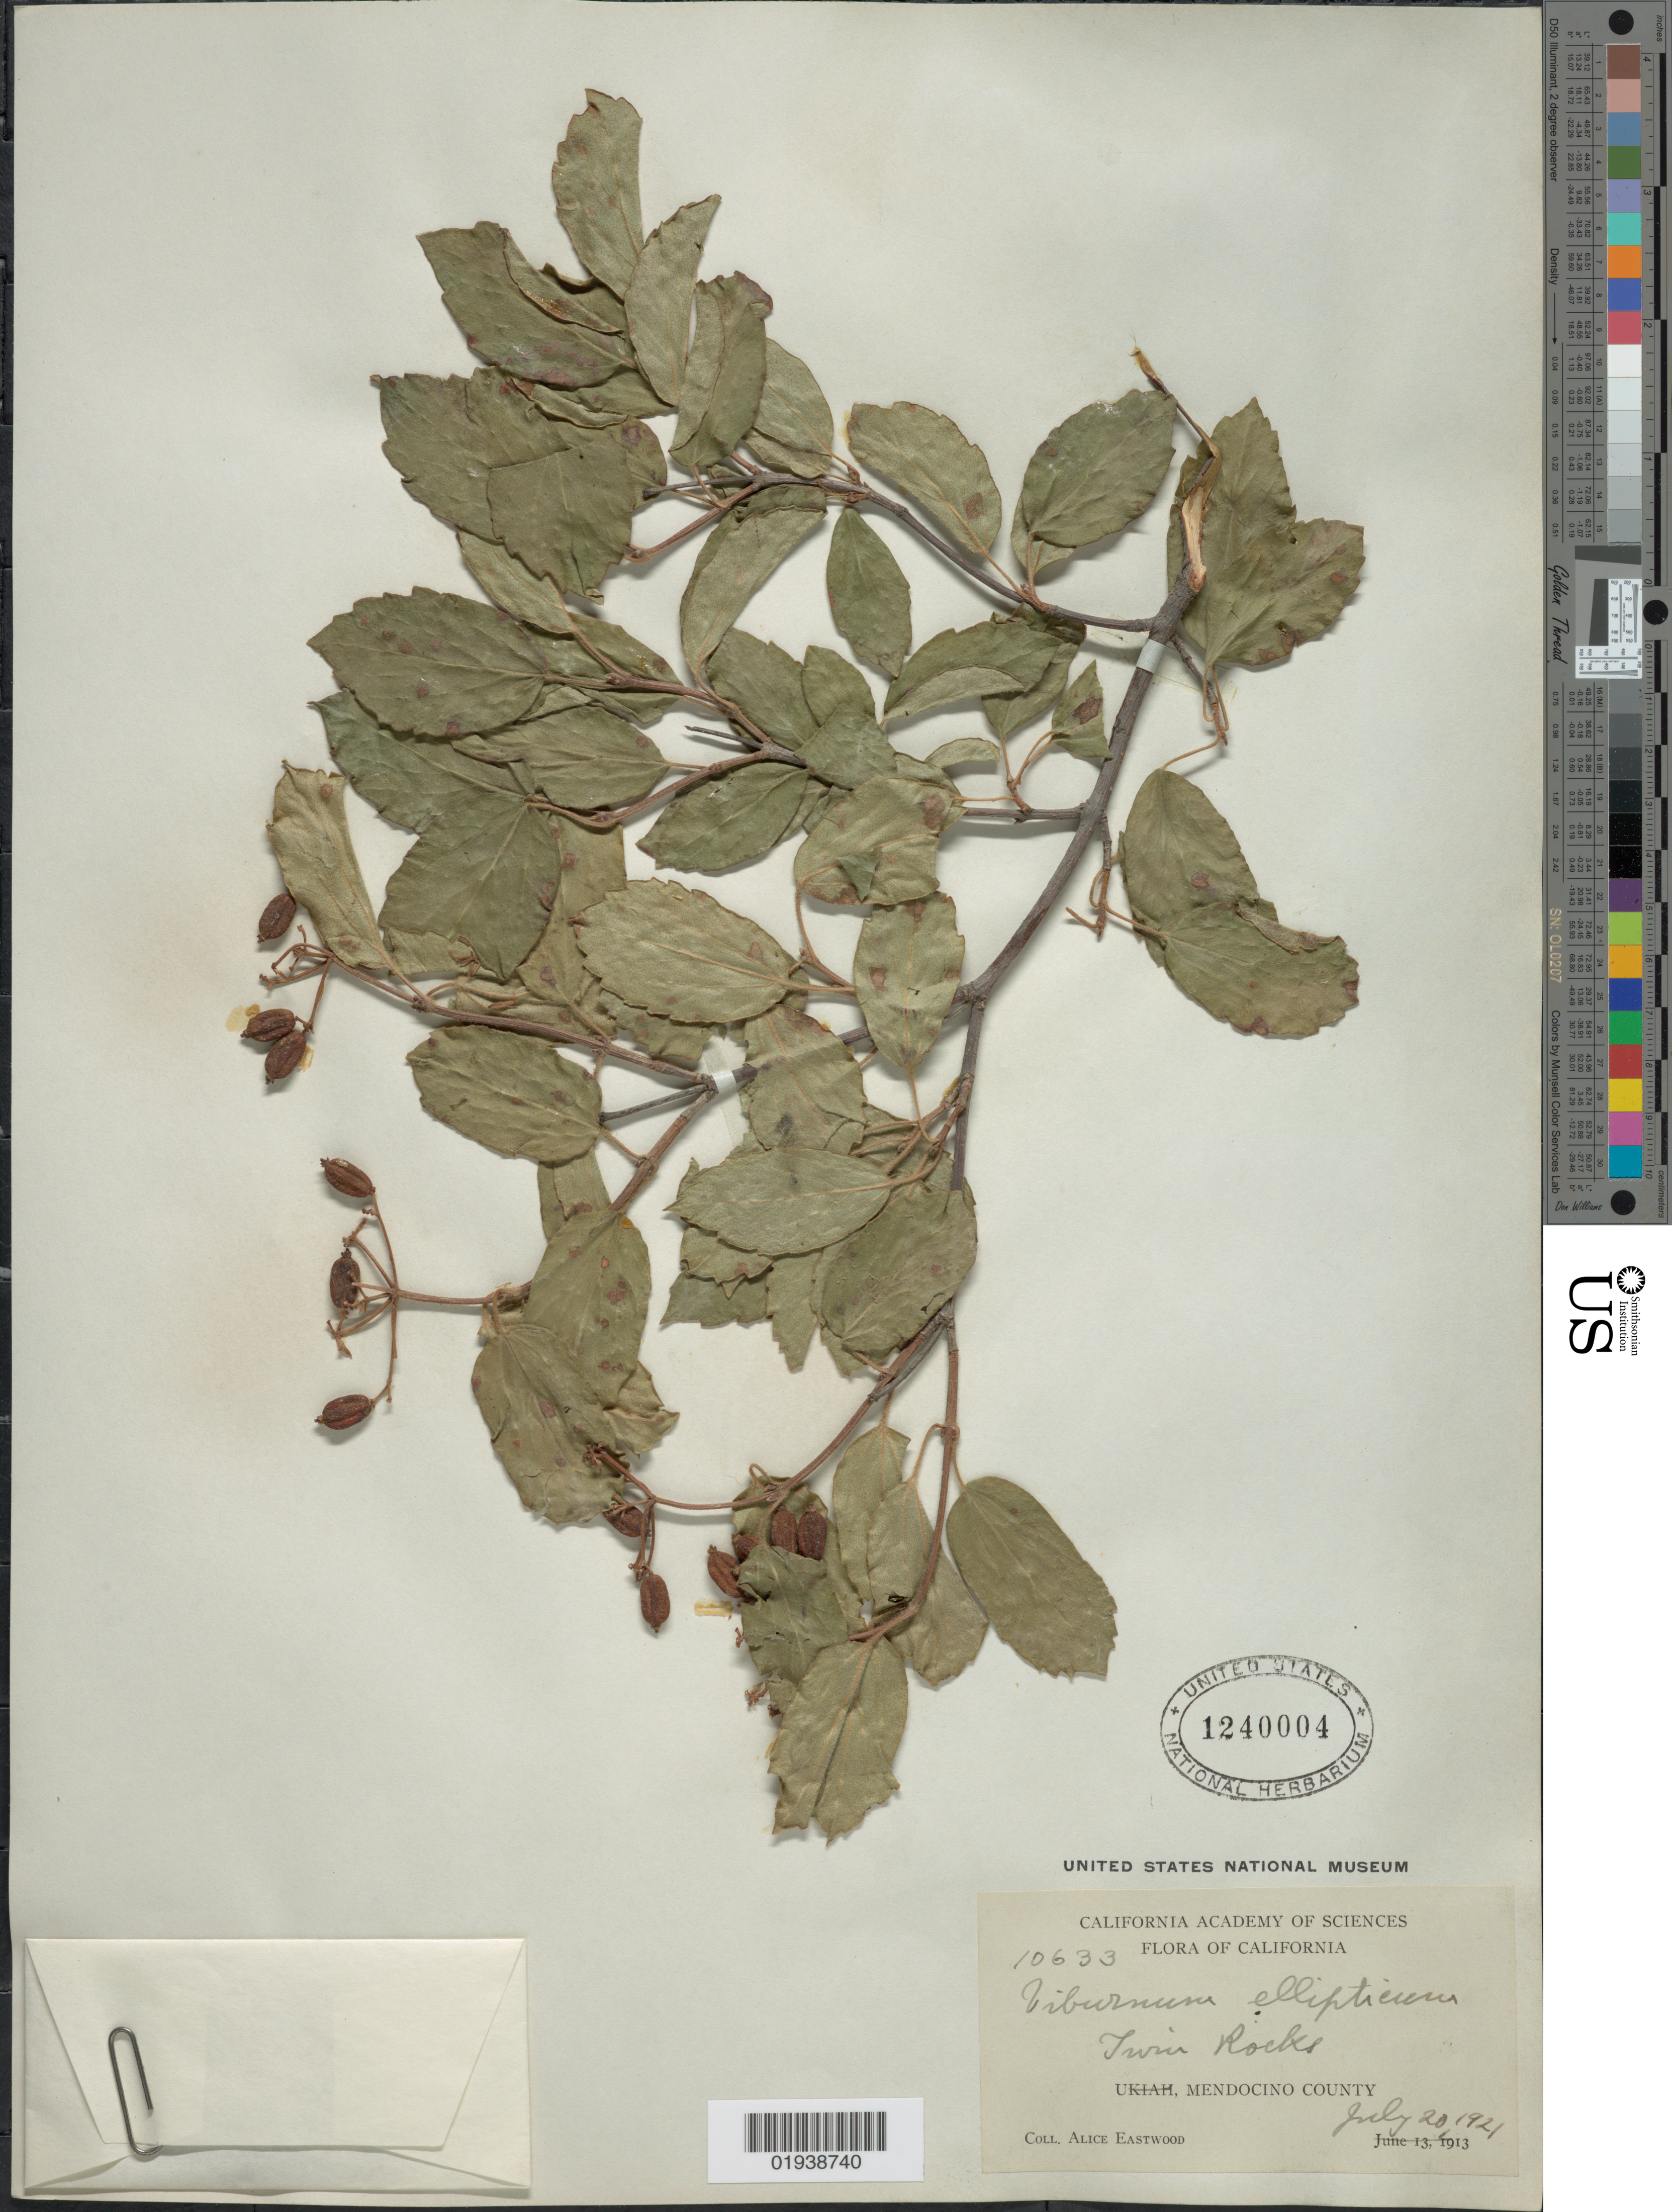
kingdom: Plantae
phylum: Tracheophyta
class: Magnoliopsida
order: Dipsacales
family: Viburnaceae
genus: Viburnum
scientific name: Viburnum ellipticum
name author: Hook.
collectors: A. Eastwood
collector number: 10633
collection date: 1921-07-20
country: United States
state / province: California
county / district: Mendocino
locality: Twin Rocks. Mendocino County.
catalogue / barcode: US 1240004